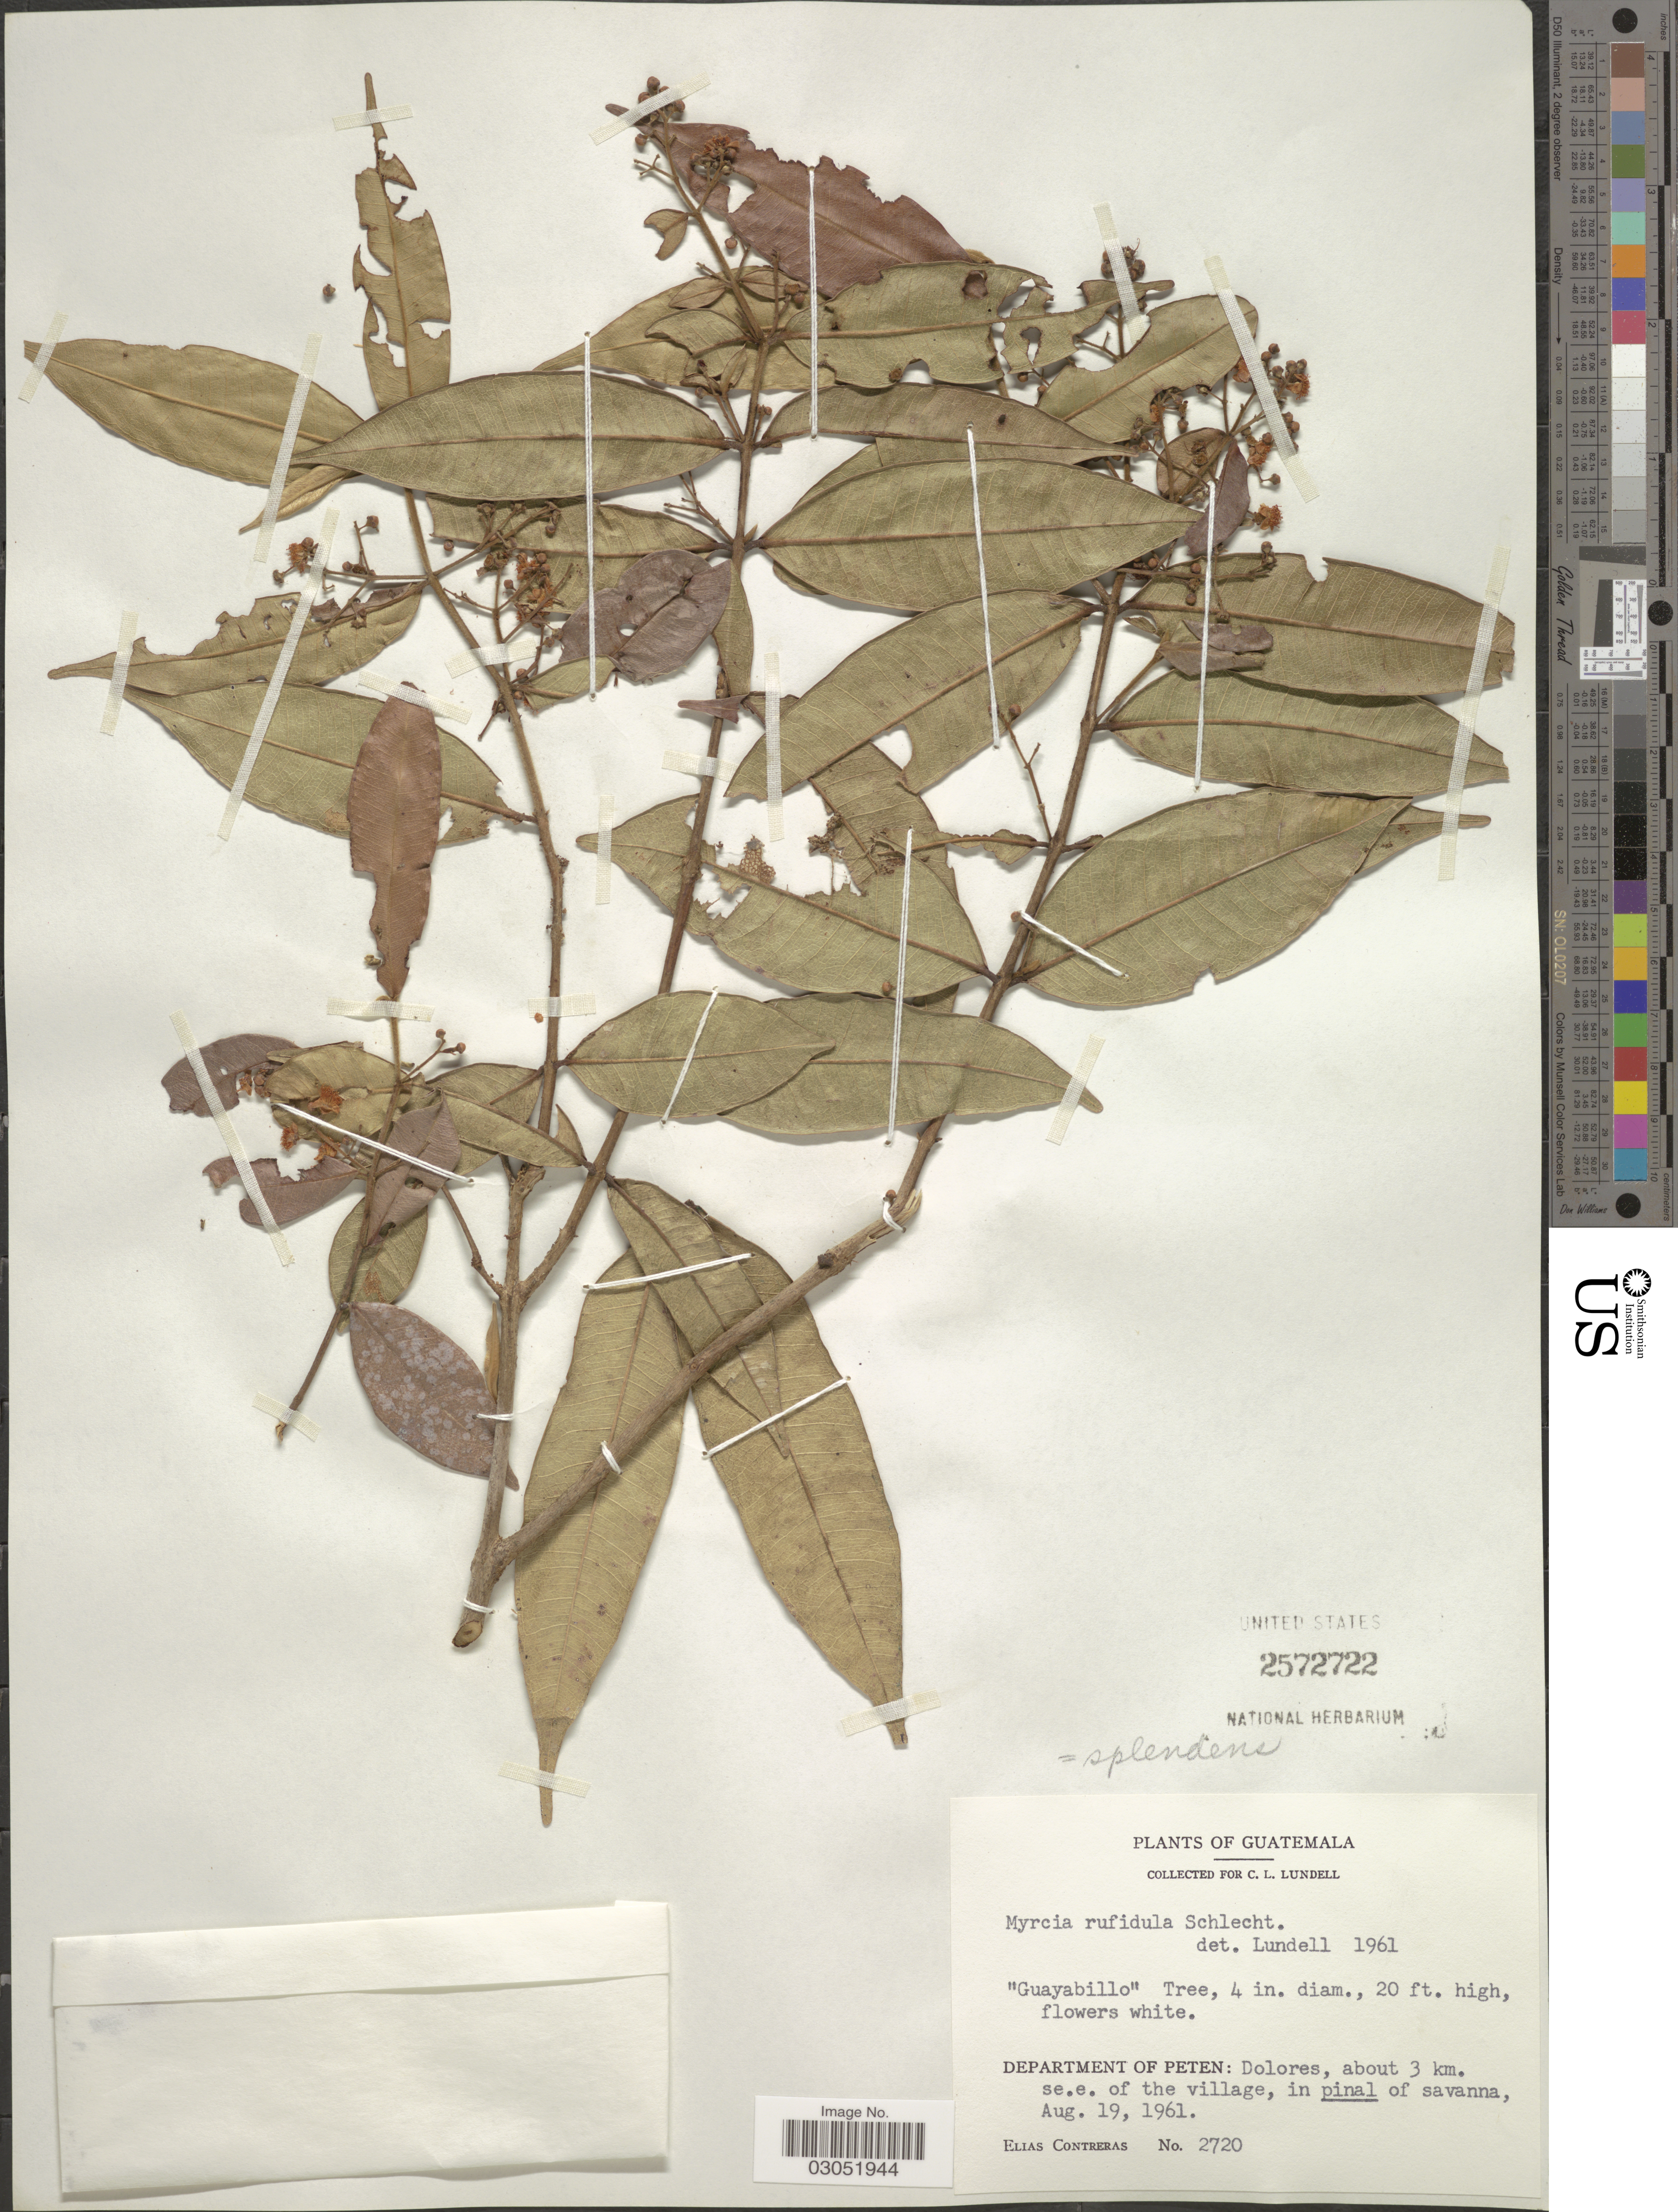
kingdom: Plantae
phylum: Tracheophyta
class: Magnoliopsida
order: Myrtales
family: Myrtaceae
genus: Myrcia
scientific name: Myrcia splendens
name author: (Sw.) DC.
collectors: E. Contreras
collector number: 2720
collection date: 1961-08-19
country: Guatemala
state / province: El Petén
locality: Department of Peten: Dolores, about 3 km. se. e. of the village.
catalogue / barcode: US 2572722